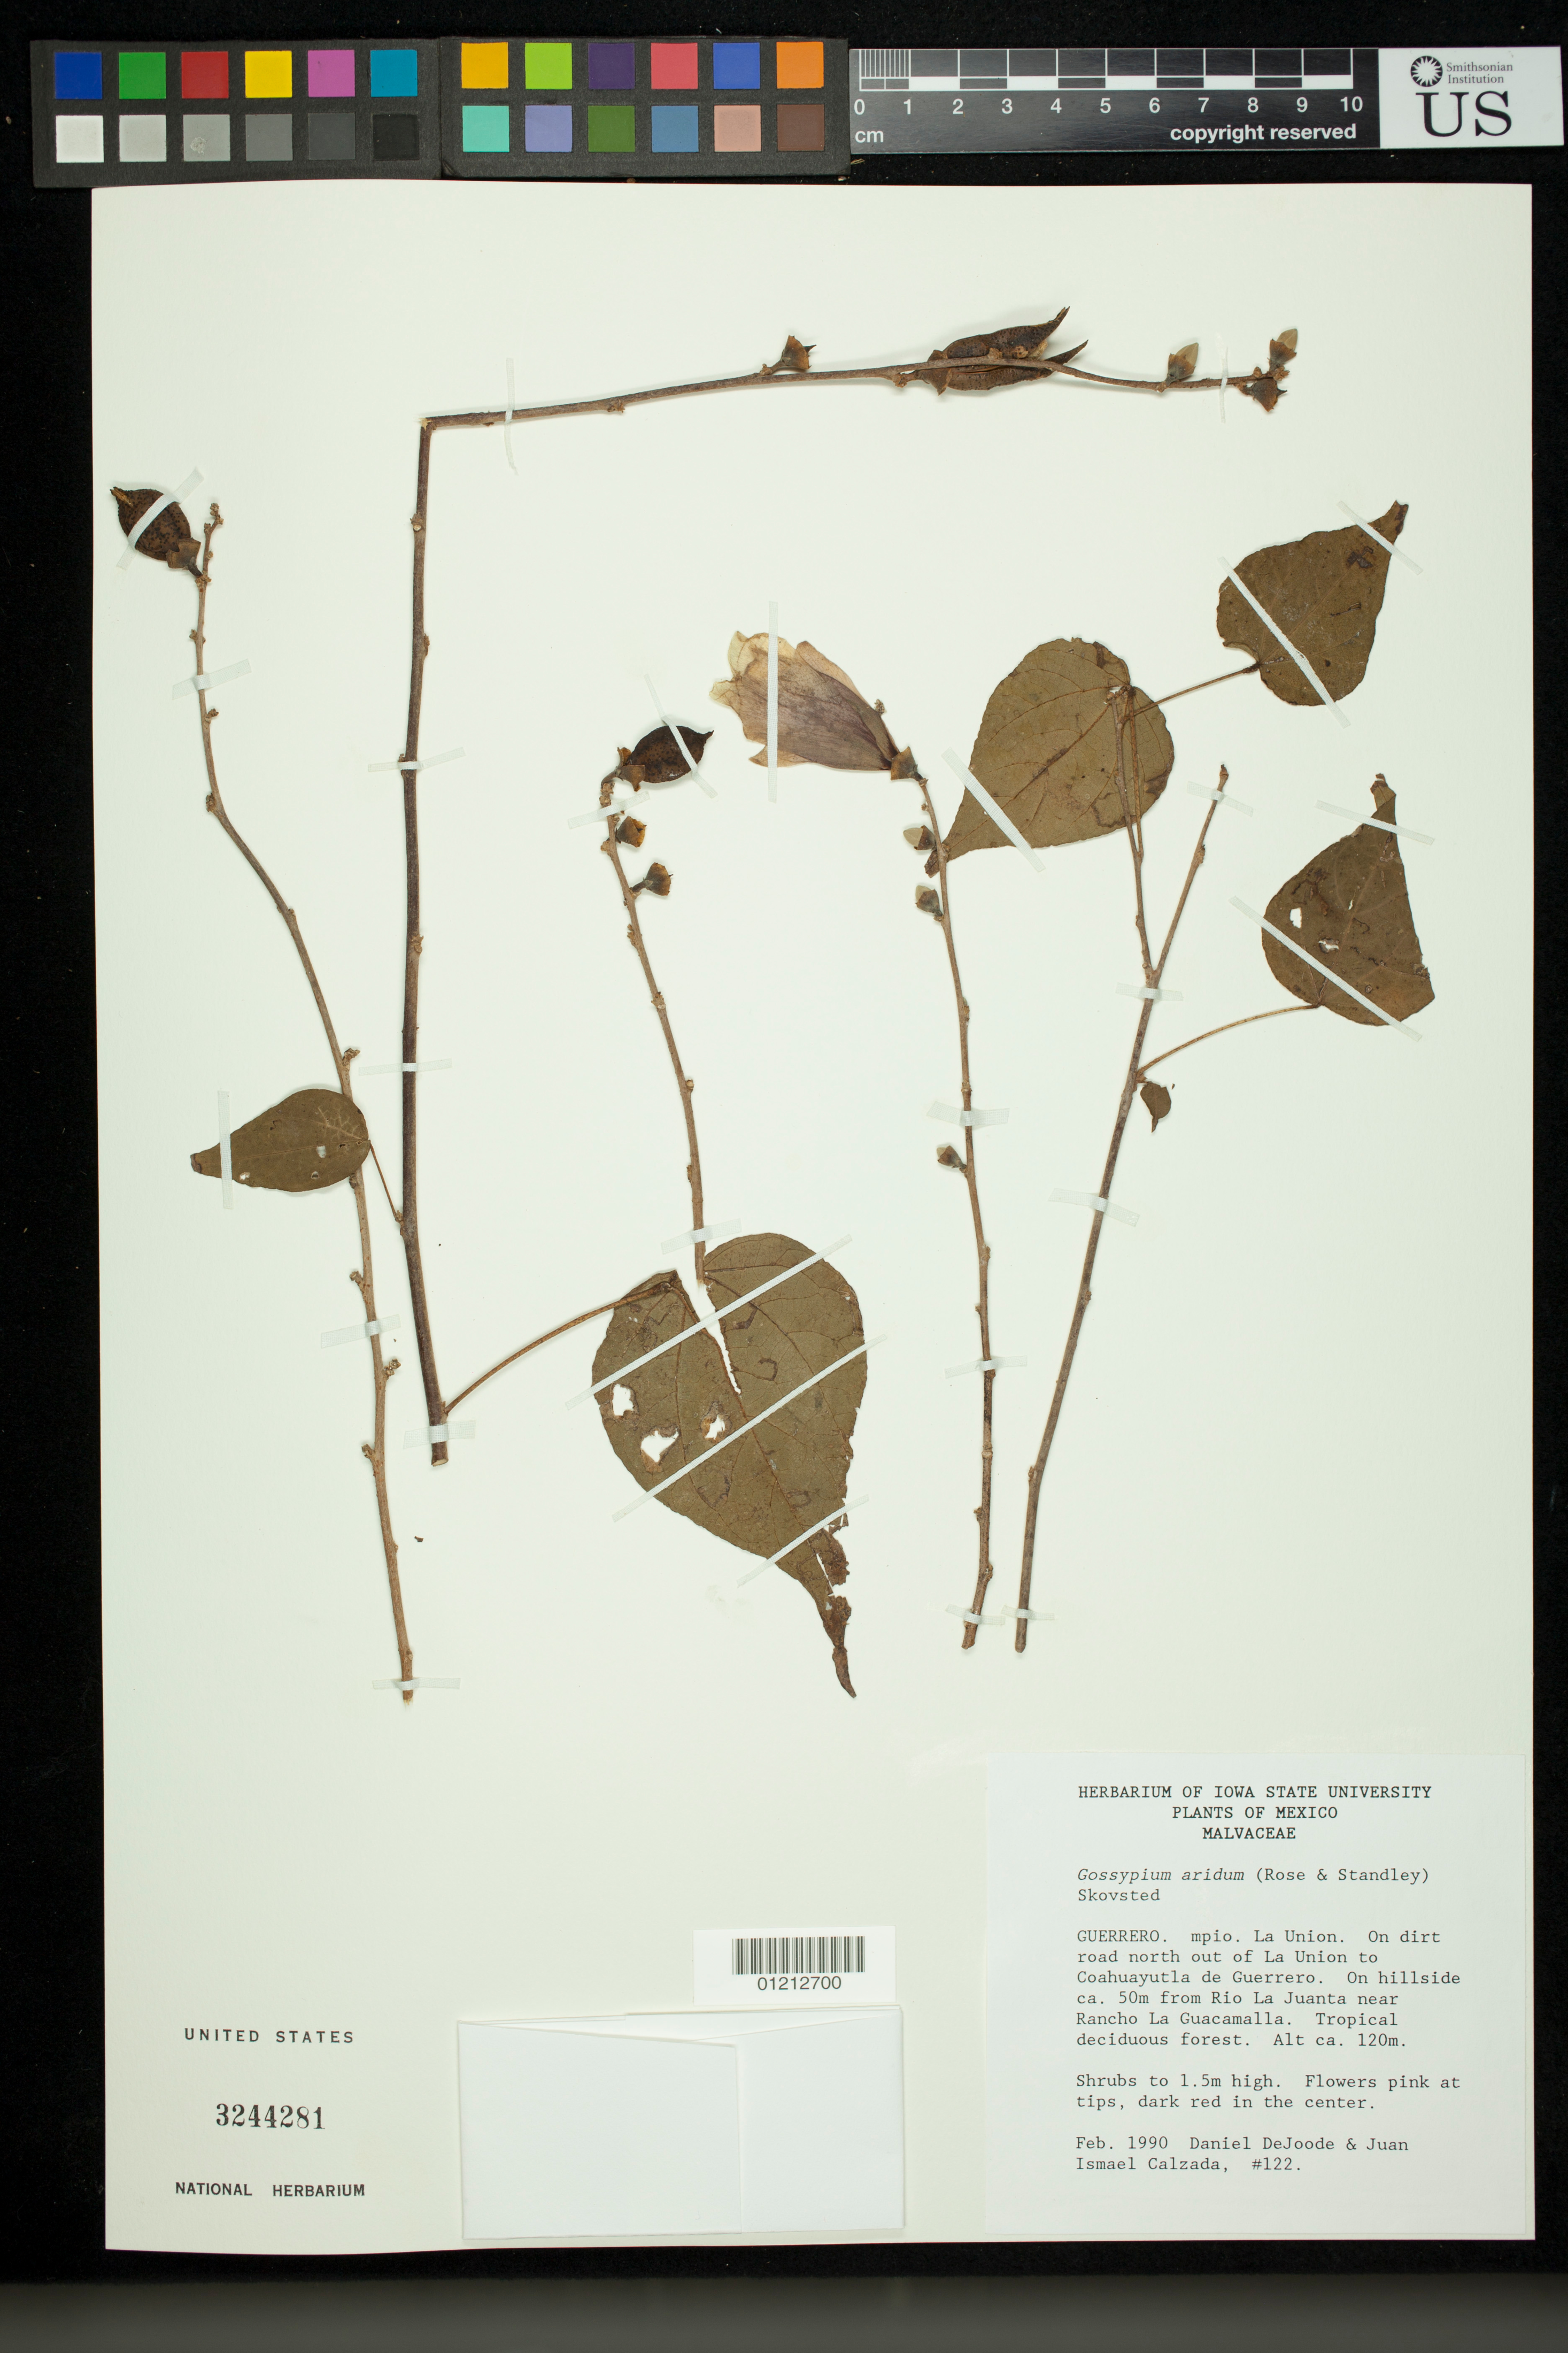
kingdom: Plantae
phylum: Tracheophyta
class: Magnoliopsida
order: Malvales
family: Malvaceae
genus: Gossypium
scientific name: Gossypium aridum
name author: (Rose & Standl.) Skovsted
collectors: D. DeJoode & J. I. Calzada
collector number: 122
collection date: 1990-02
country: Mexico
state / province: Guerrero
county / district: La Union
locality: On dirt road north out of La Union to Coahuayutla de Guerrero. On hillside ca. 50m from Rio La Juanta near Rancho La Guacamalla.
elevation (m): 120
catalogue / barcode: US 3244281